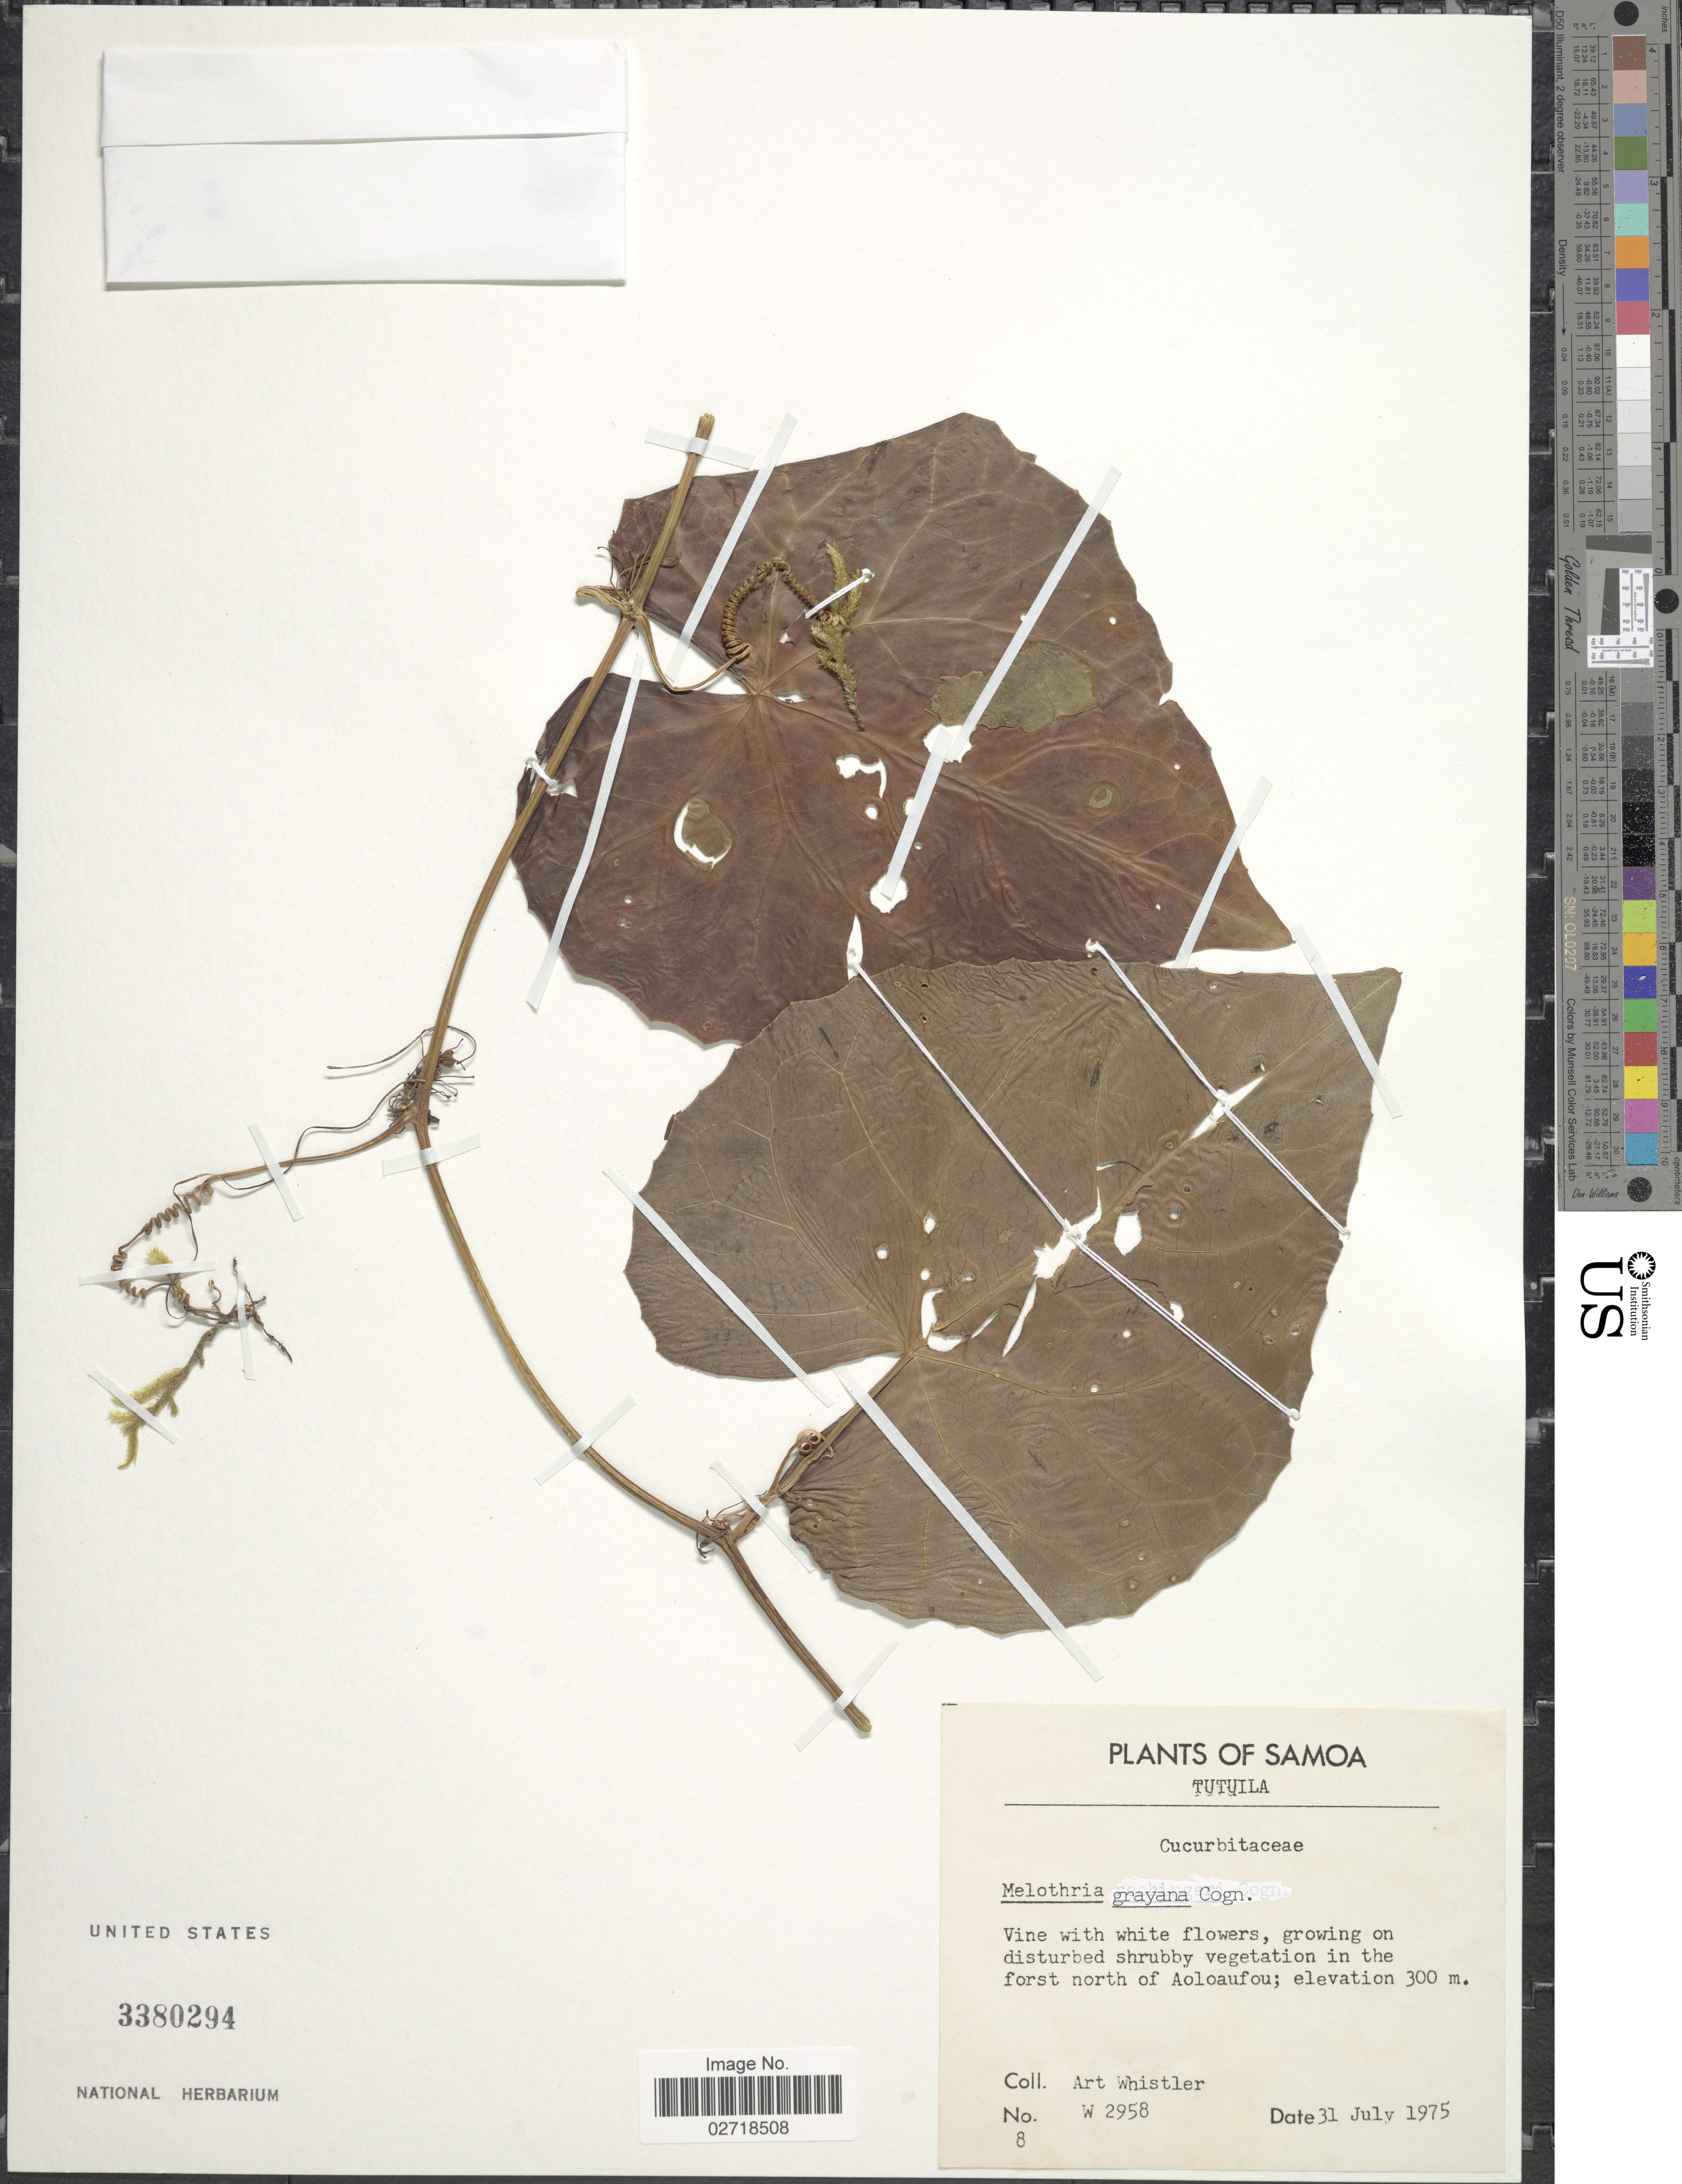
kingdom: Plantae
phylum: Tracheophyta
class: Magnoliopsida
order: Cucurbitales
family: Cucurbitaceae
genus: Zehneria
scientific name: Zehneria grayana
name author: (Cogn.) Fosberg & Sachet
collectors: A. Whistler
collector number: W 2958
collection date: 1975-07-31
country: American Samoa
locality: Samoa, Tutuila, in the forst north of Aoloaufou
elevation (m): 300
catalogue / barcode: US 3380294